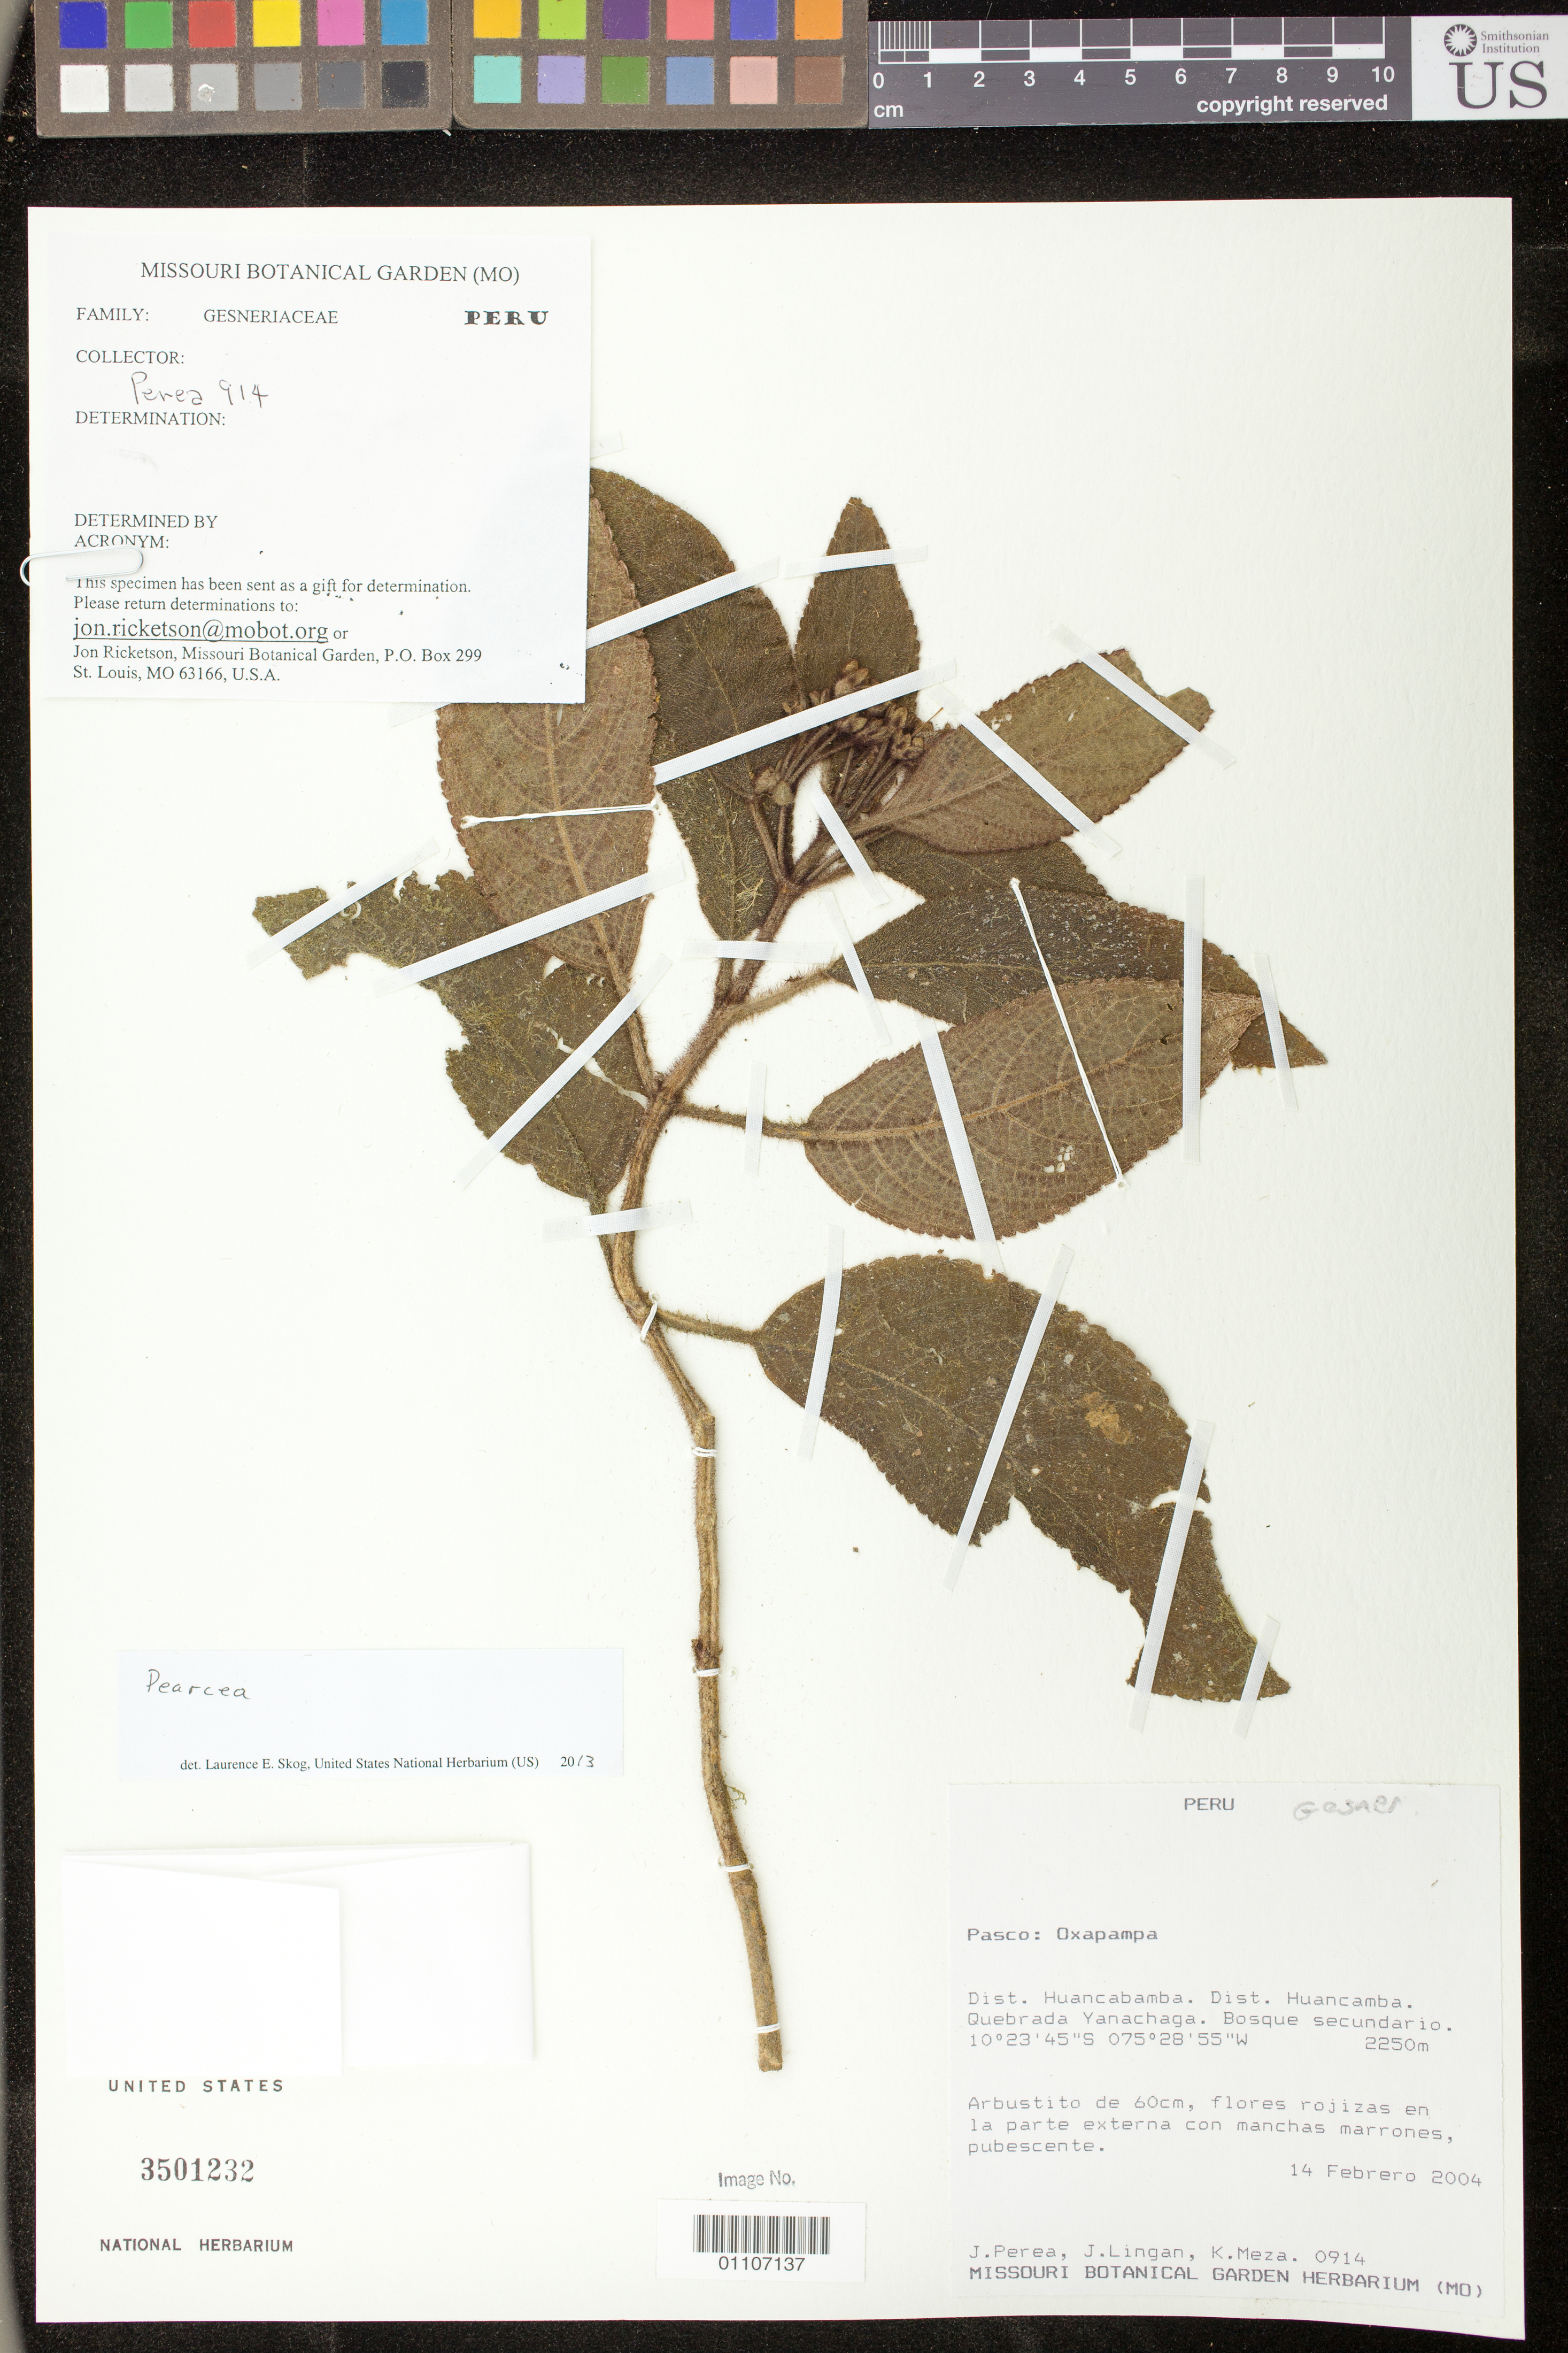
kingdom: Plantae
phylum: Tracheophyta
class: Magnoliopsida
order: Lamiales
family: Gesneriaceae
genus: Pearcea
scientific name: Pearcea purpurea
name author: (Poepp.) L.P. Kvist & L.E. Skog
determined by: Skog, Laurence E.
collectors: J. Perea, J. Lingan & K. Meza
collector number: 0914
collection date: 2004-02-14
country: Peru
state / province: Pasco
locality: Dis. Huancabamba, Quebrada Yanachaga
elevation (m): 2250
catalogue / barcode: US 3501232